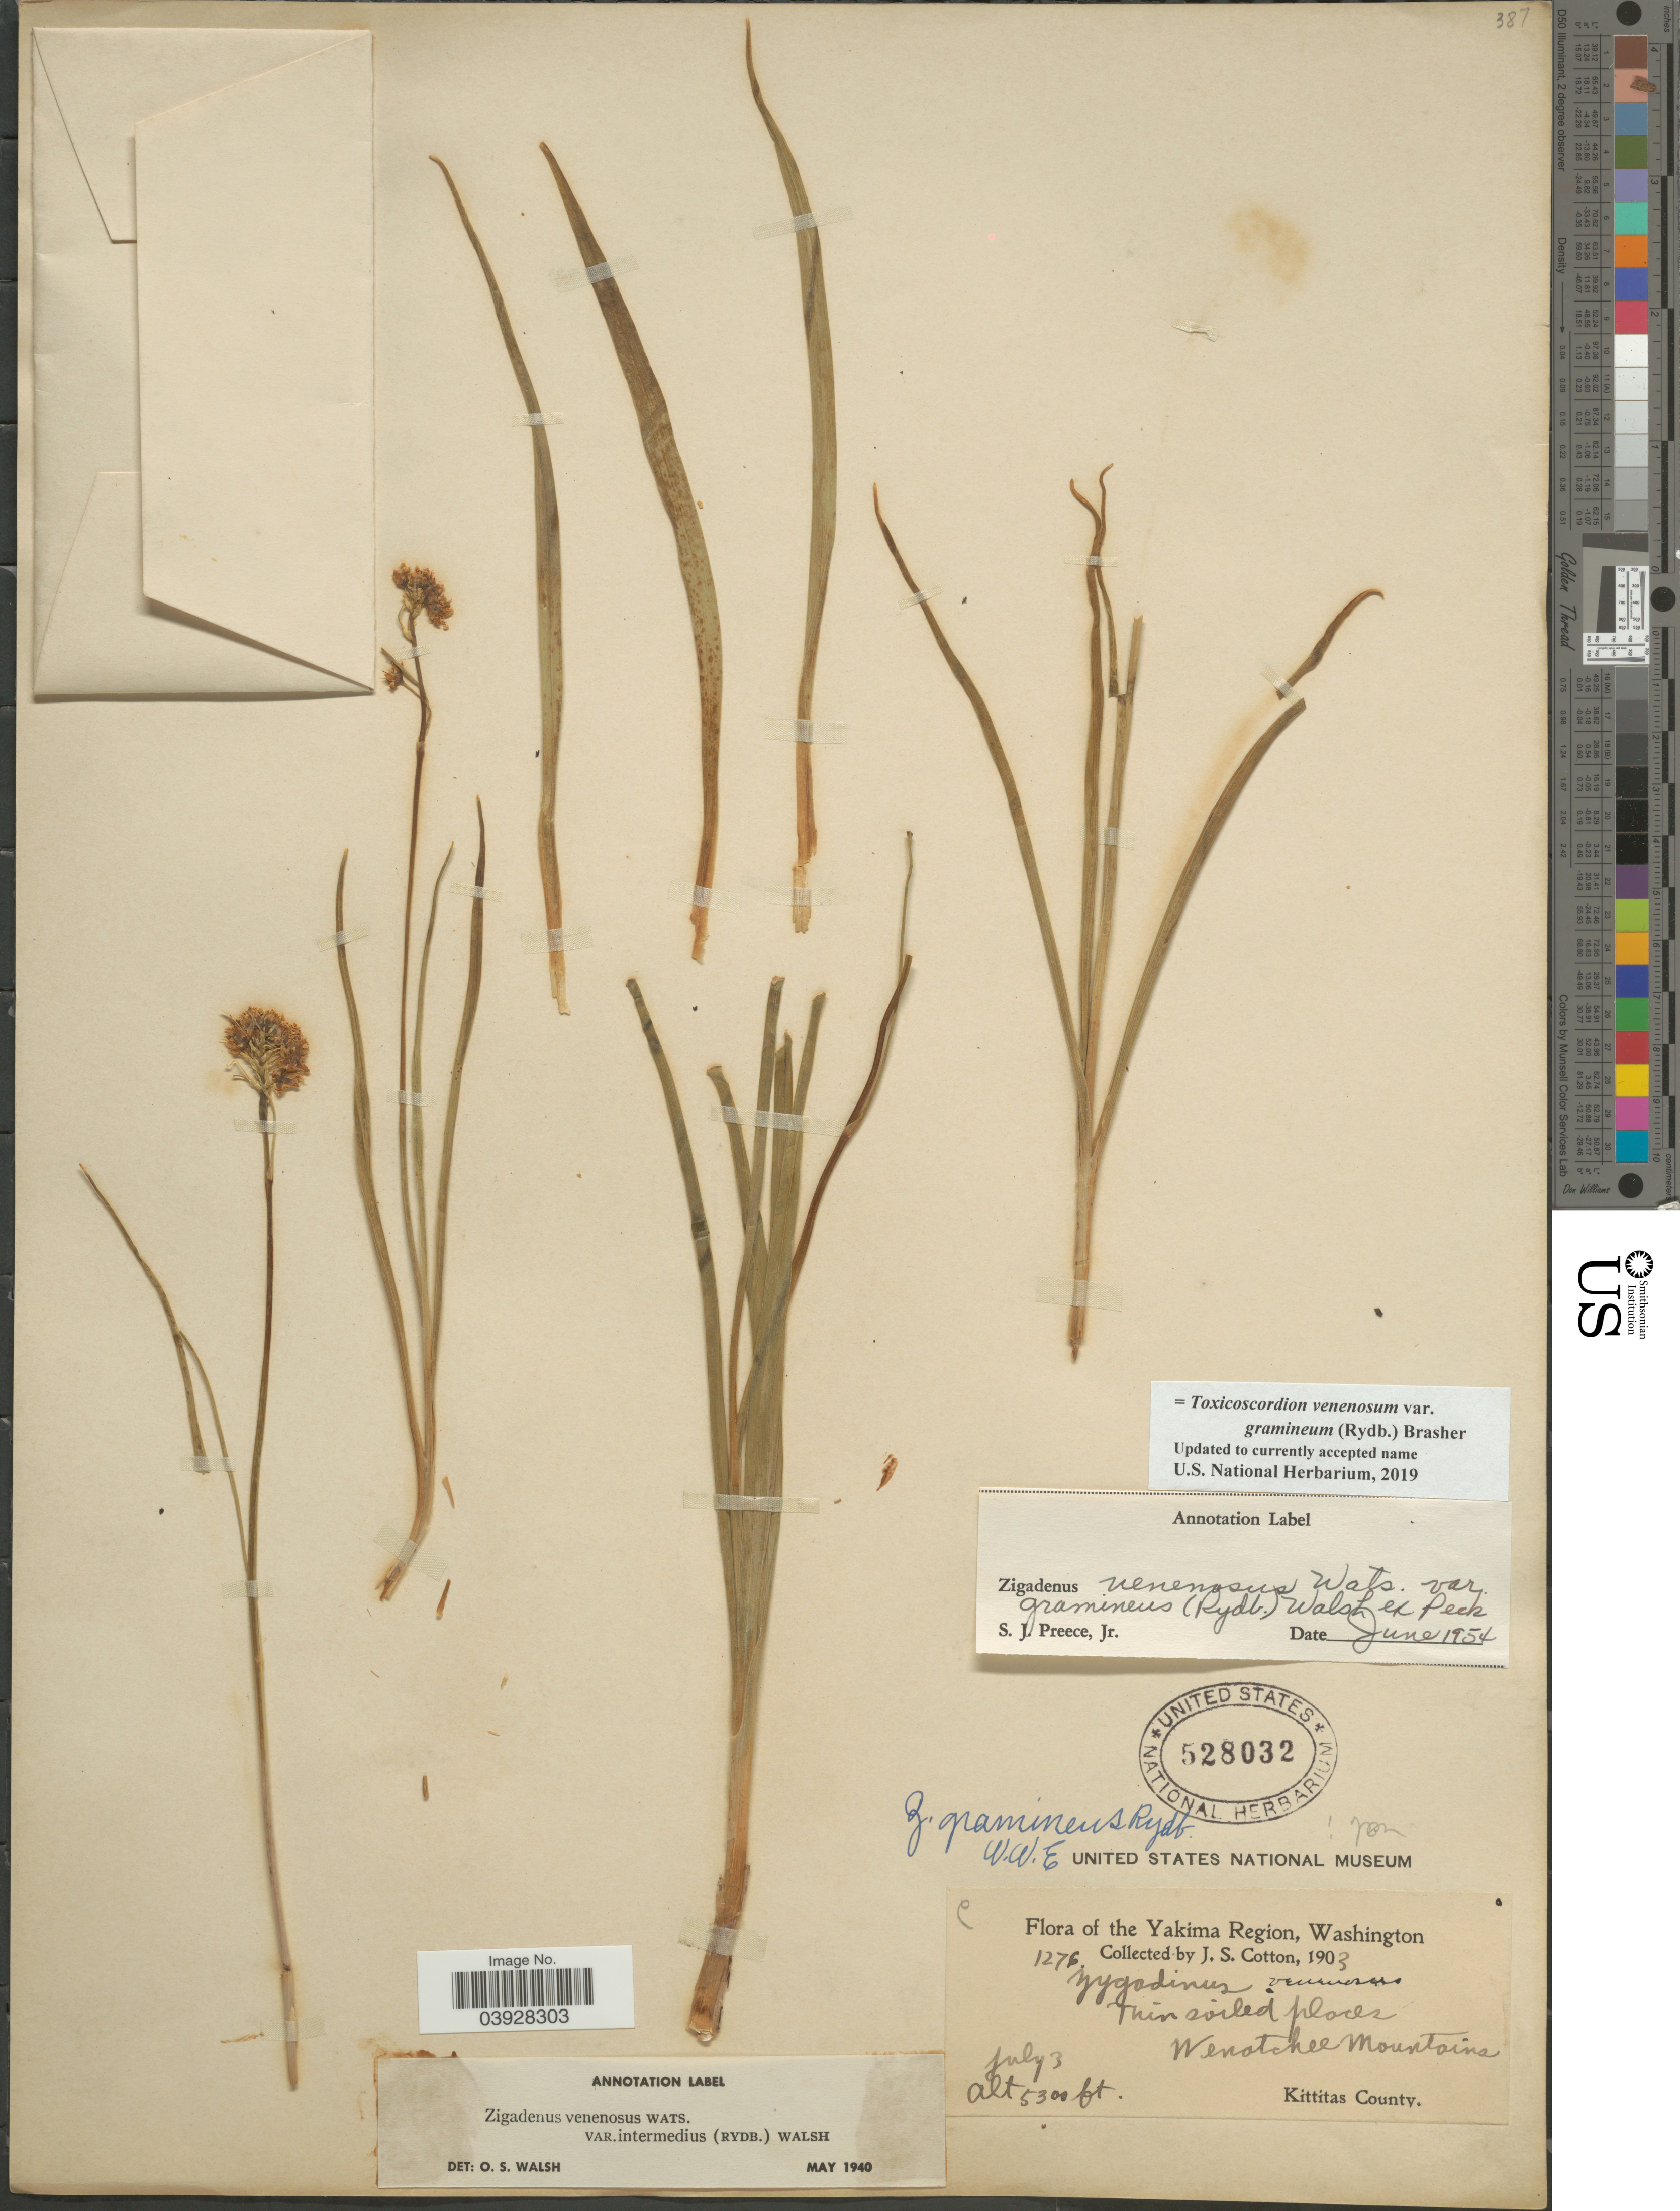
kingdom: Plantae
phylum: Tracheophyta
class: Liliopsida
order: Liliales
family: Melanthiaceae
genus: Toxicoscordion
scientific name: Toxicoscordion venenosum var. gramineum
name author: (Rydb.) Brasher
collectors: J. S. Cotton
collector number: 1276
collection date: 1903-07-03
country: United States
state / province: Washington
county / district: Kittitas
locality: The Yakima Region, Wenatchee Mountains. Kittitas County.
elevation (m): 1615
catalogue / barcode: US 528032